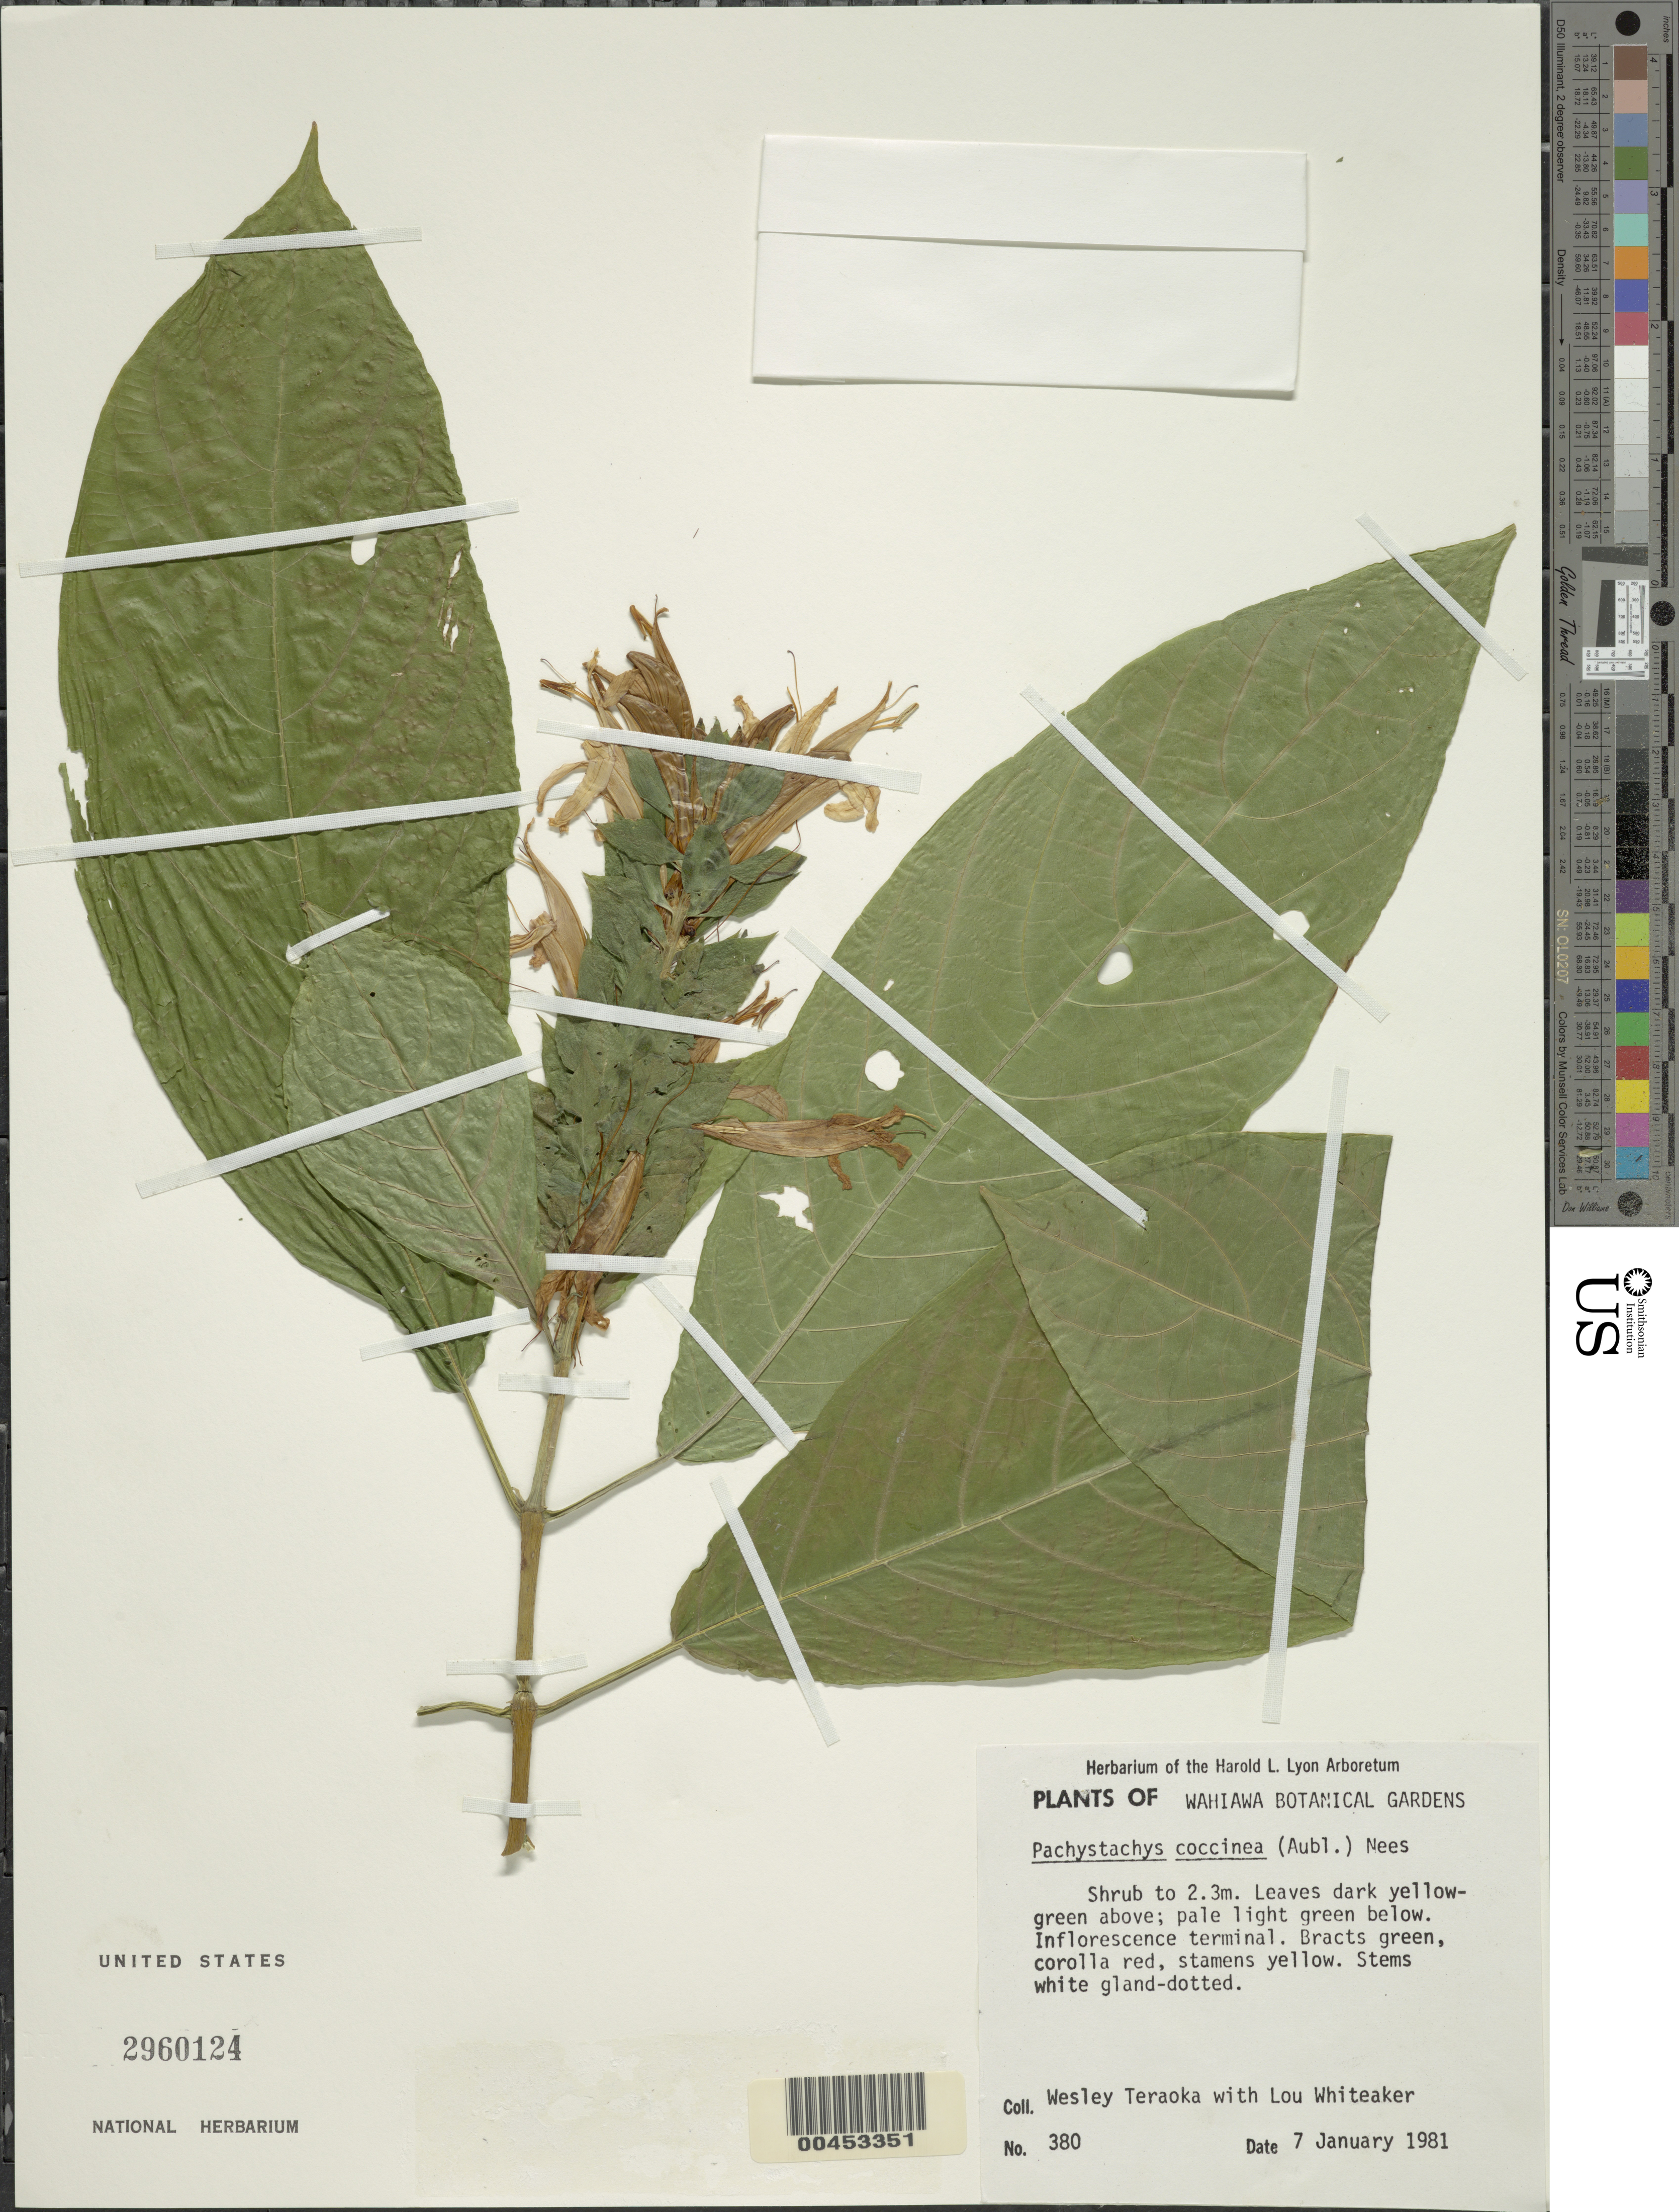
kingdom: Plantae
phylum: Tracheophyta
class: Magnoliopsida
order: Lamiales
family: Acanthaceae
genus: Pachystachys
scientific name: Pachystachys coccinea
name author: (Aubl.) Nees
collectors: W. Teraoka & L. Whiteaker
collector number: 380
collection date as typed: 7 Jan 1981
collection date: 1981-01-07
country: United States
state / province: Hawaii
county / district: Maui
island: Maui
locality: Wahiawa Botanical Gardens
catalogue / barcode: US 2960124